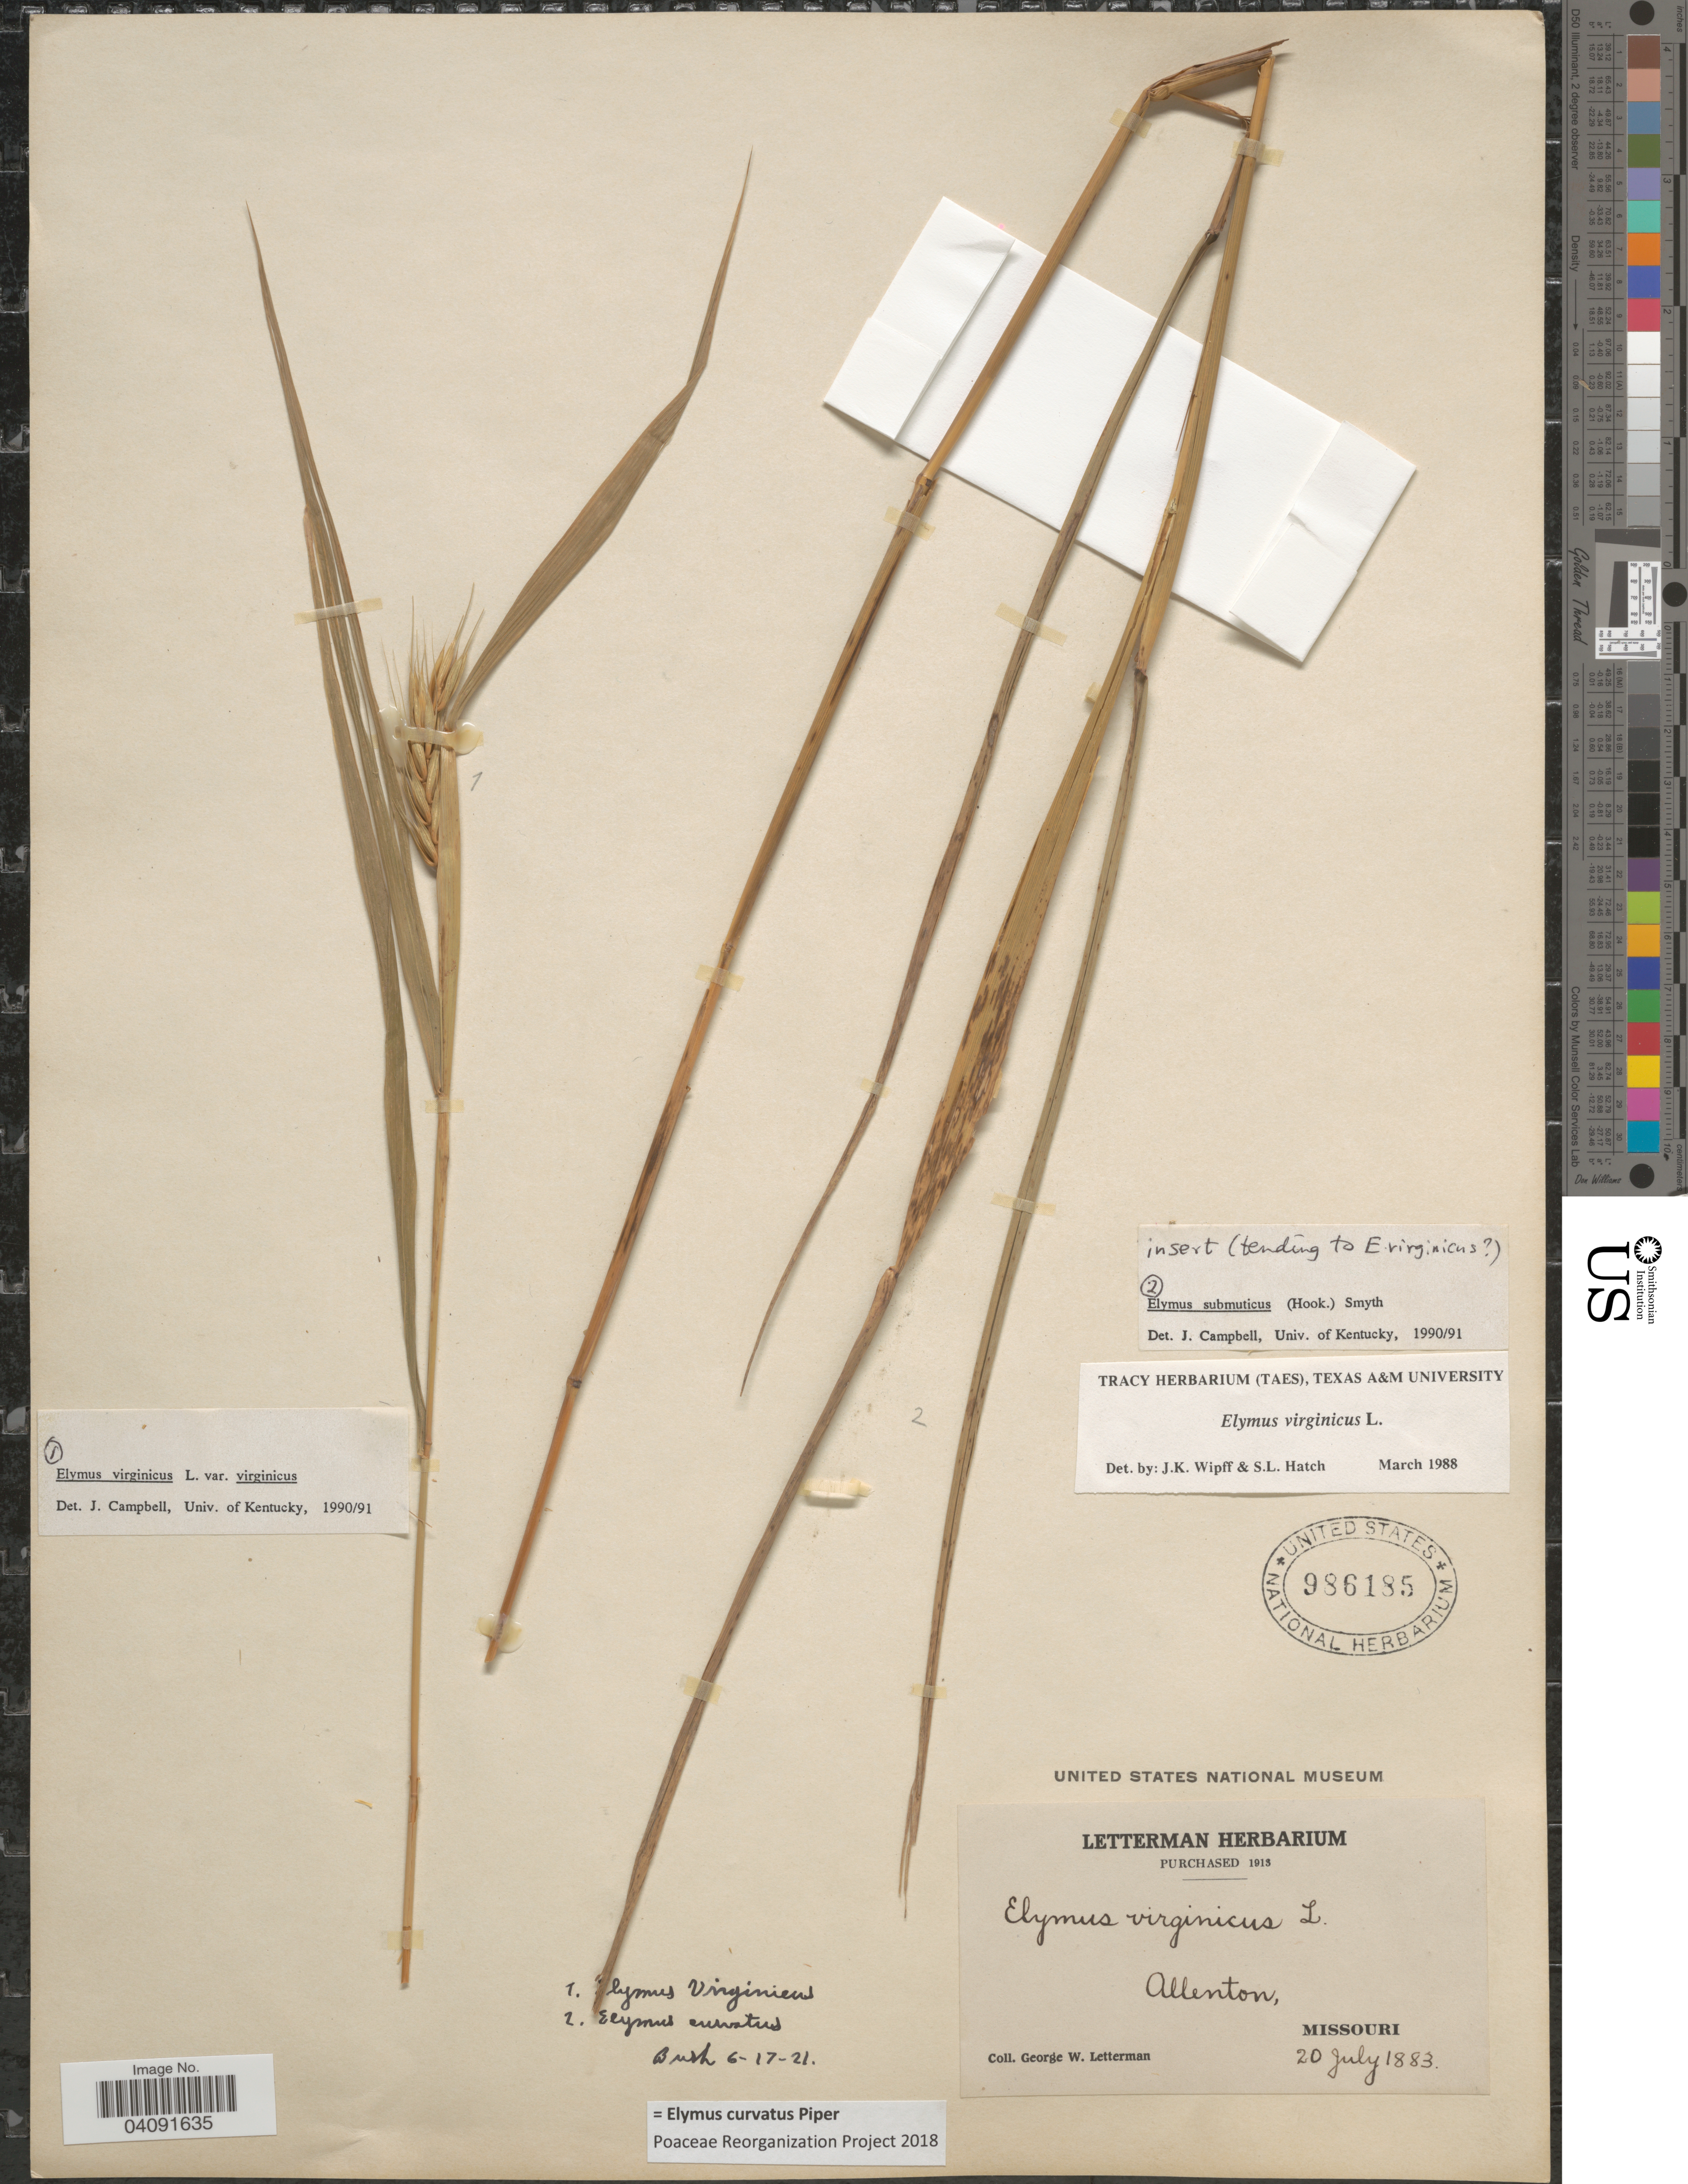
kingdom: Plantae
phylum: Tracheophyta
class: Liliopsida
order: Poales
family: Poaceae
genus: Elymus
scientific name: Elymus curvatus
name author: Piper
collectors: G. W. Letterman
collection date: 1883-07-20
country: United States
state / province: Missouri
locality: Allenton.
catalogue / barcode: US 986185